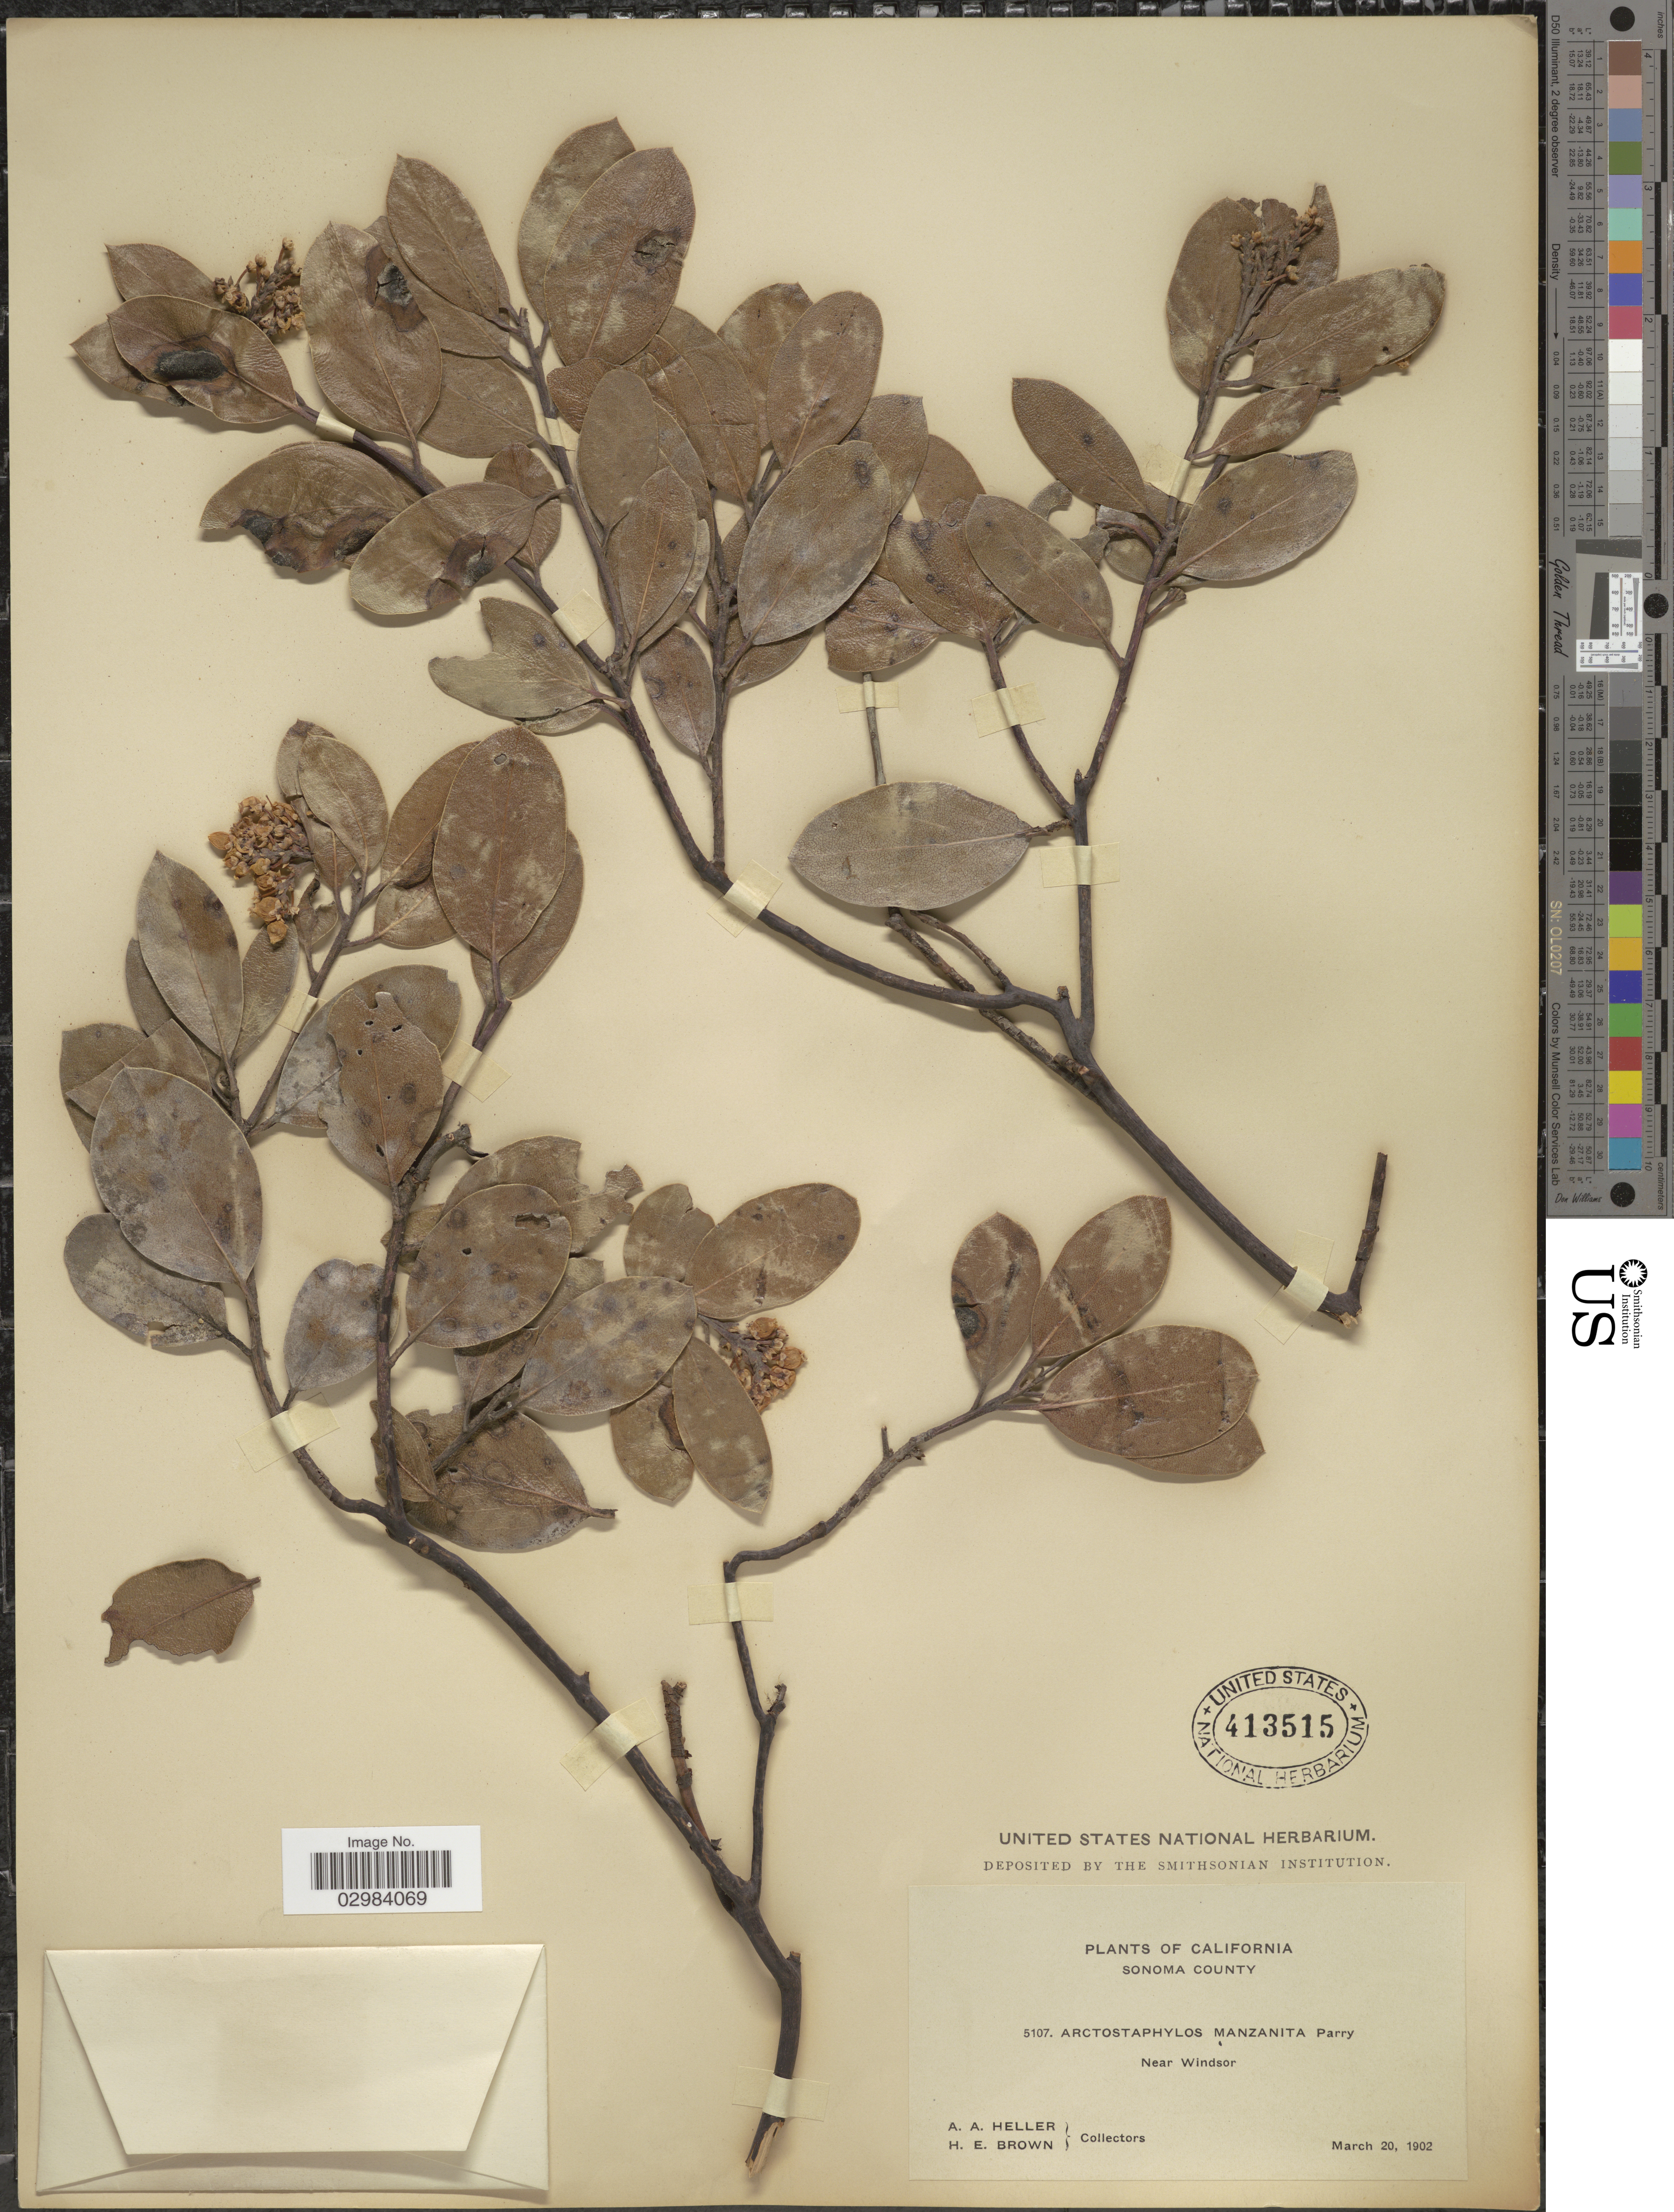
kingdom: Plantae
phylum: Tracheophyta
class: Magnoliopsida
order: Ericales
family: Ericaceae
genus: Arctostaphylos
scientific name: Arctostaphylos manzanita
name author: Parry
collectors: A. A. Heller & H. E. Brown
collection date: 1902-03-20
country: United States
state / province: California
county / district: Sonoma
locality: Sonoma County, Near Windsor.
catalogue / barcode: US 413515